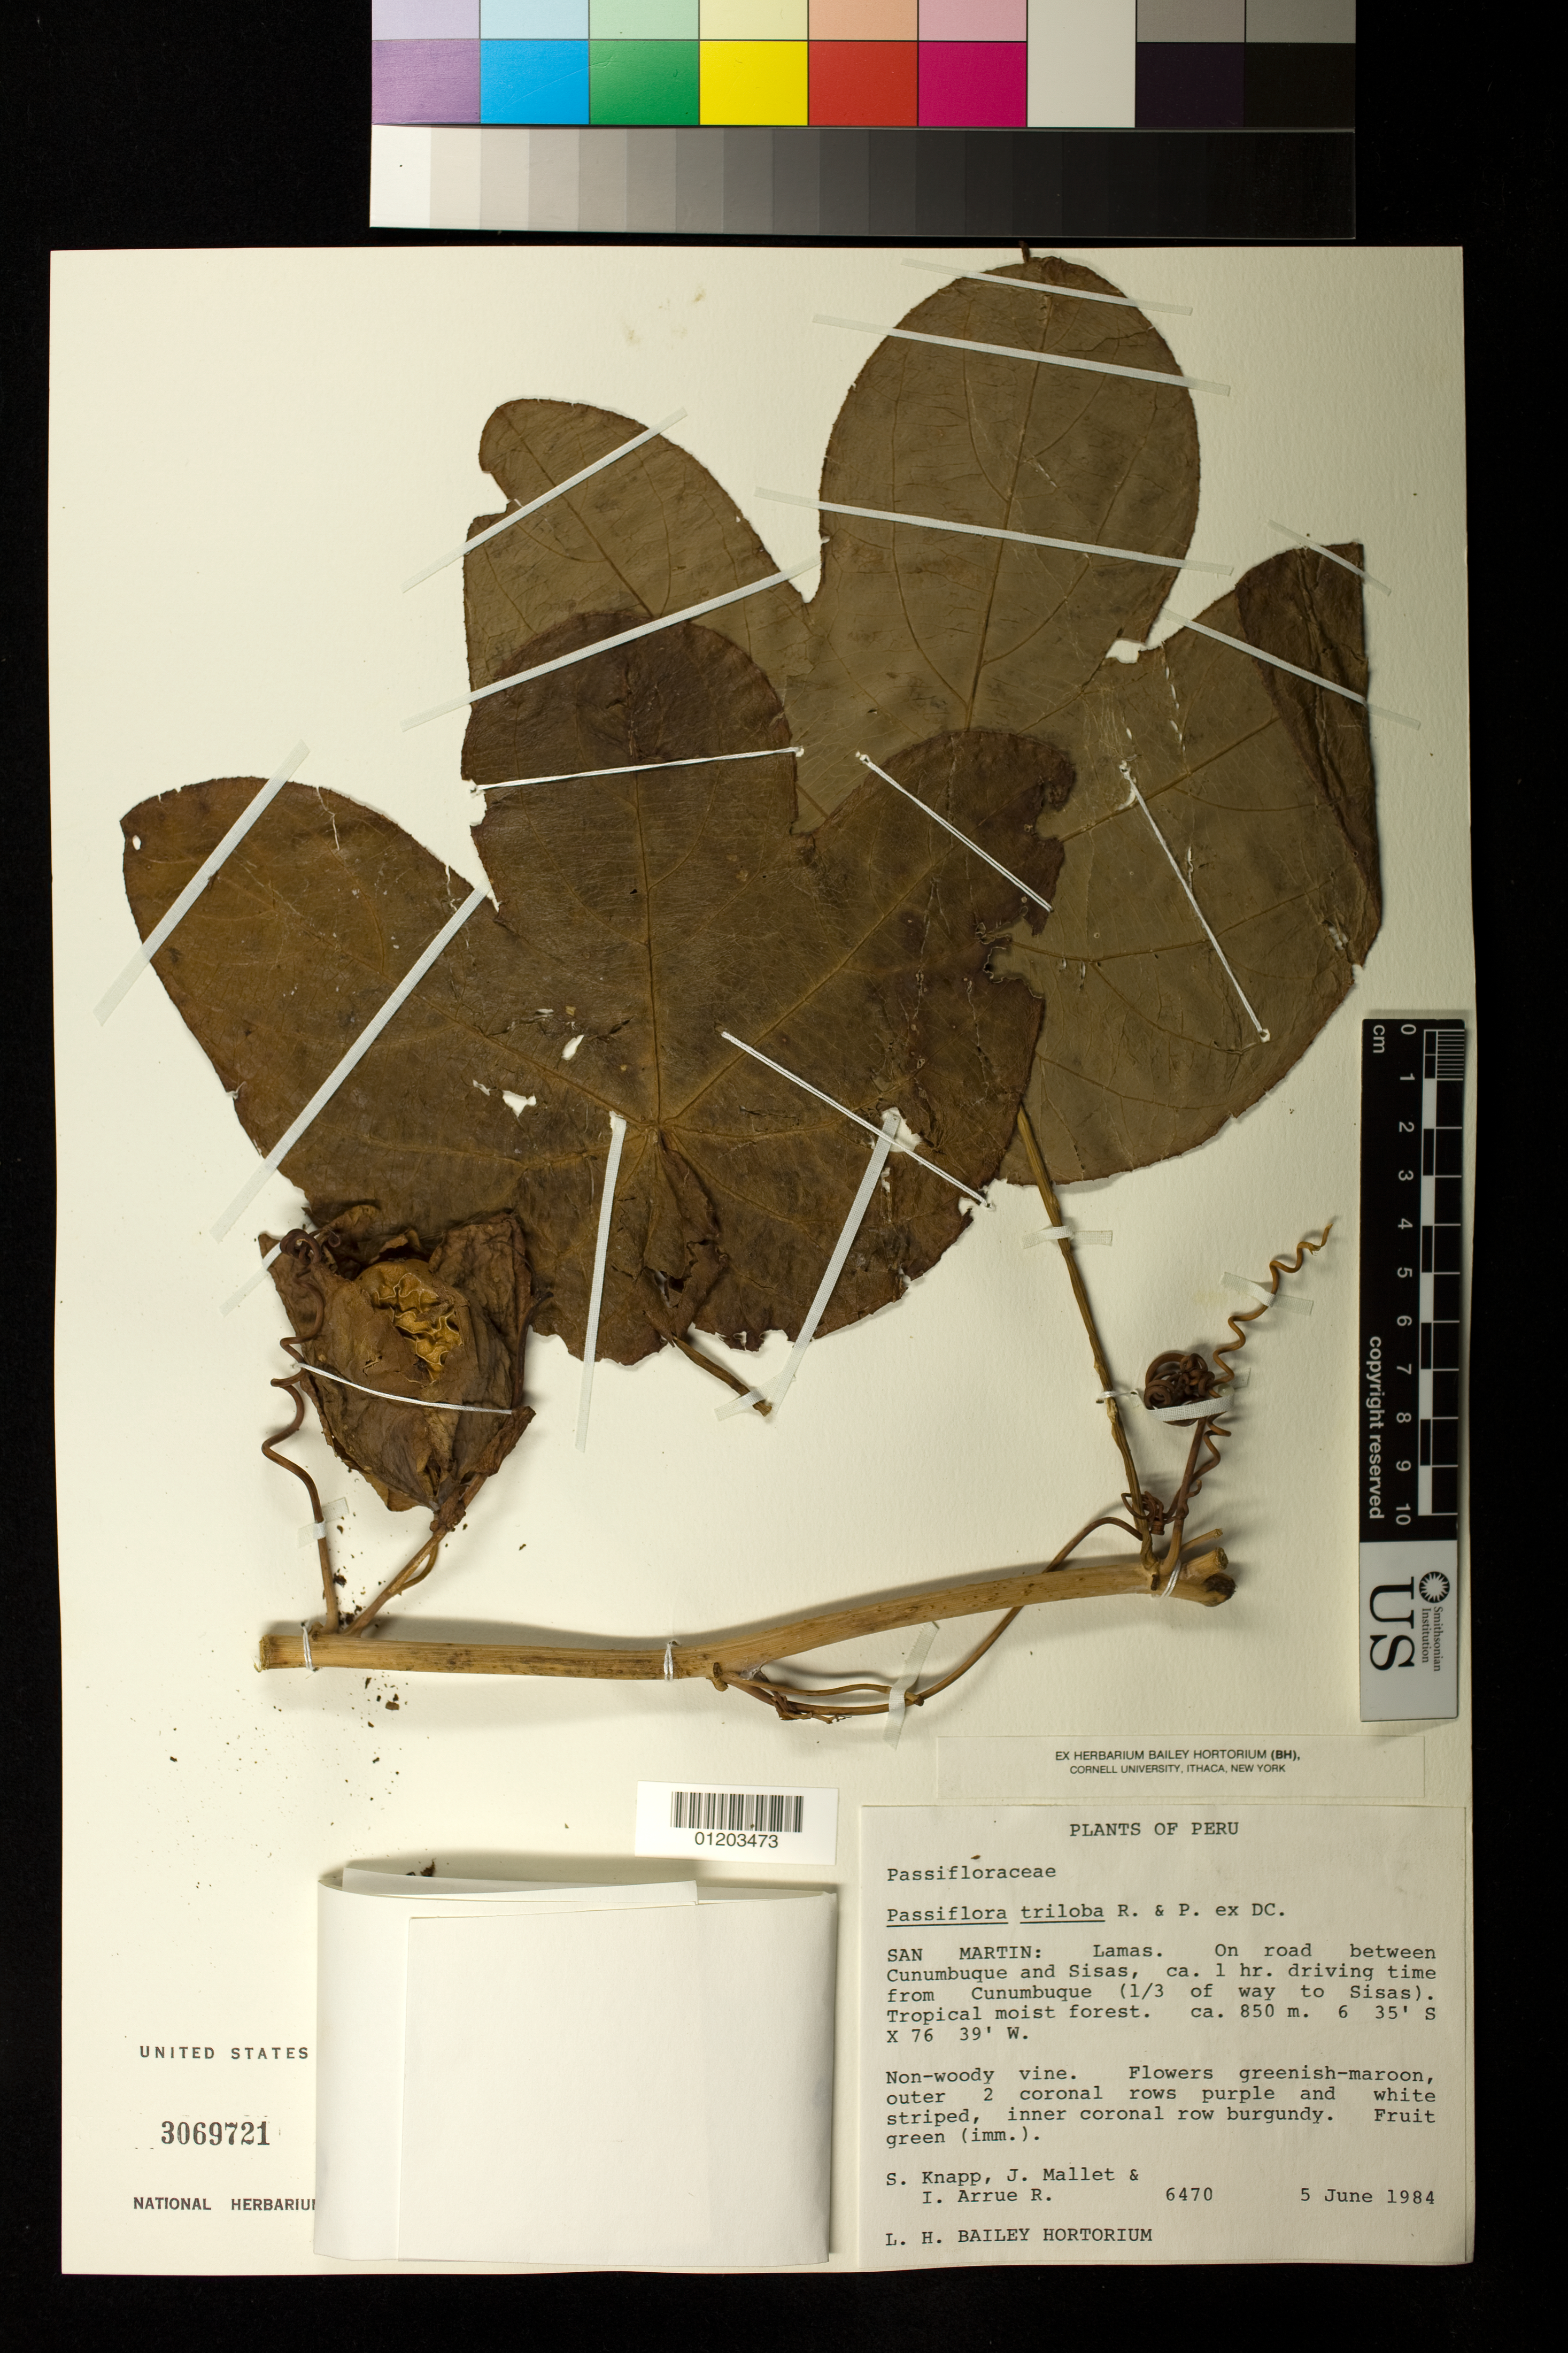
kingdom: Plantae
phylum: Tracheophyta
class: Magnoliopsida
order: Malpighiales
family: Passifloraceae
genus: Passiflora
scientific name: Passiflora triloba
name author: Ruiz & Pav. ex DC.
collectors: S. Knapp, J. Mallet & I. Arrue R.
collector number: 6470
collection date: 1984-06-05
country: Peru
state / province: San Martín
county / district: Lamas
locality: On road between Cunumbuque and Sisa, ca. 1 hr driving time from Cunumbuque (1/3 of way to Sisas)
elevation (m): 850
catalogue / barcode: US 3069721